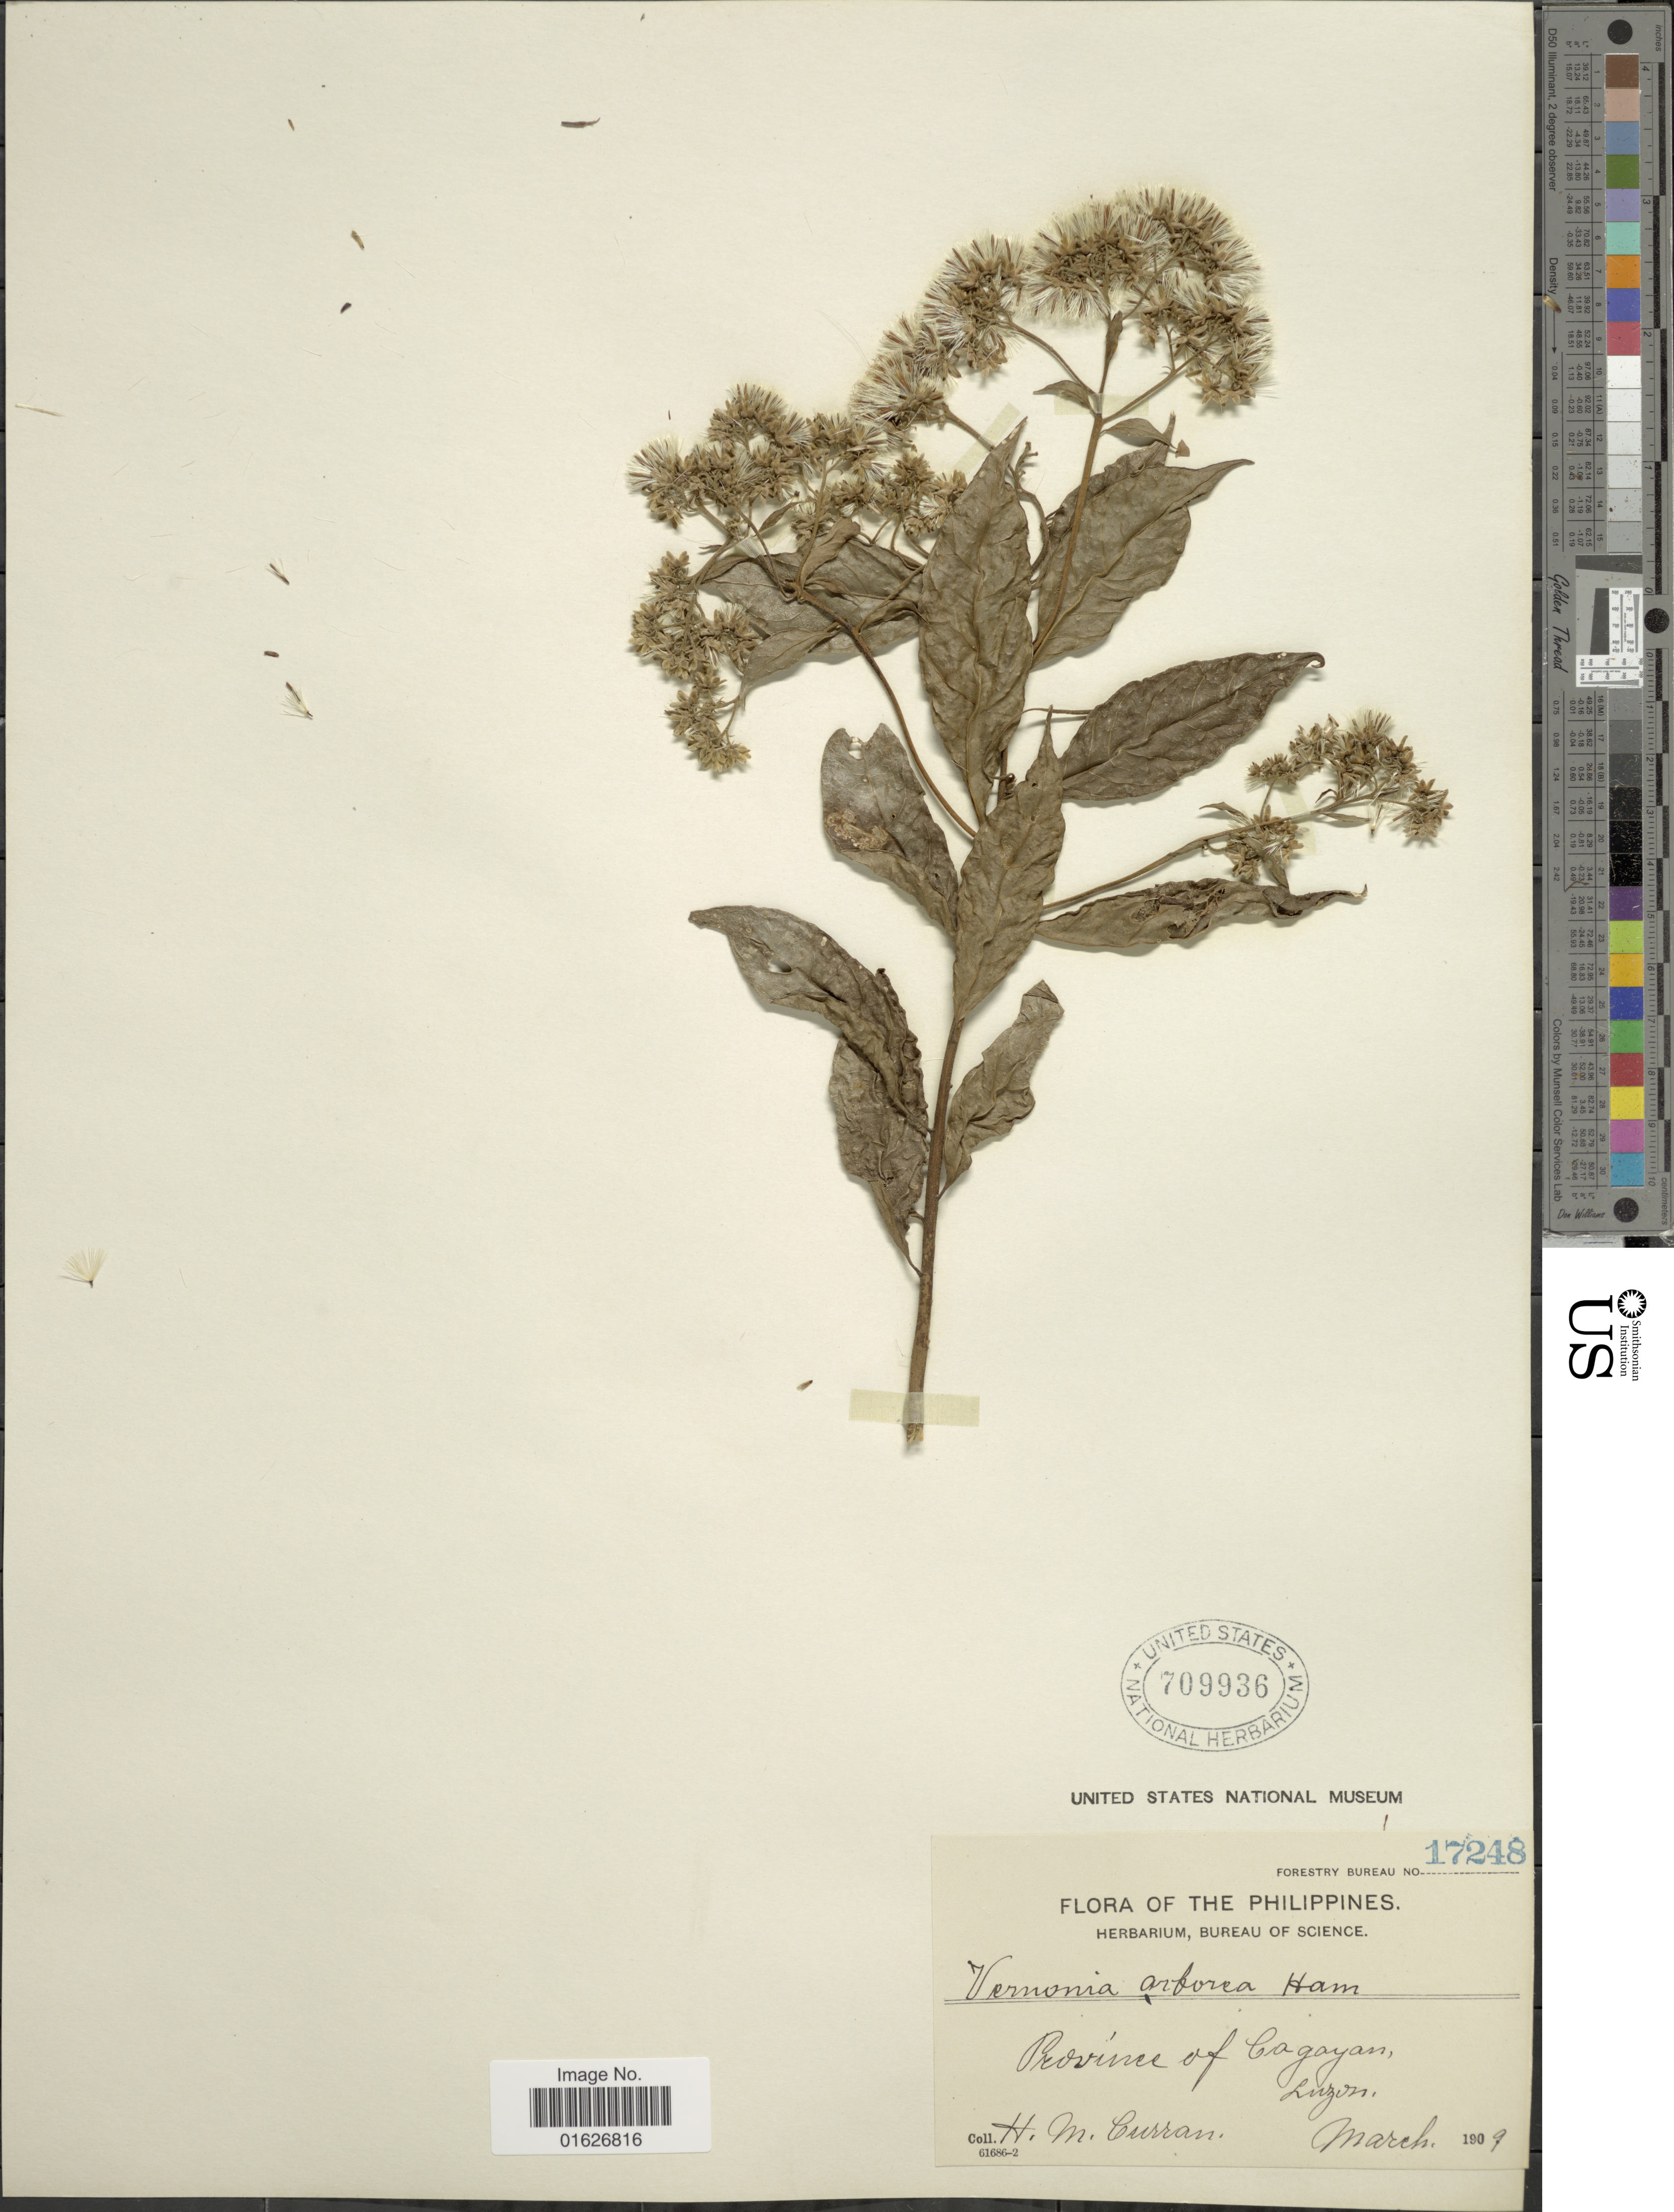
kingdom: Plantae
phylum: Tracheophyta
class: Magnoliopsida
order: Asterales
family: Asteraceae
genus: Strobocalyx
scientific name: Strobocalyx arborea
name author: (Buch.-Ham.) Sch. Bip.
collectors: H. M. Curran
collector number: Forestry Bureau of Science 17248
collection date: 1909-03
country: Philippines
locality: Luzon, Province of Cagayan.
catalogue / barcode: US 709936